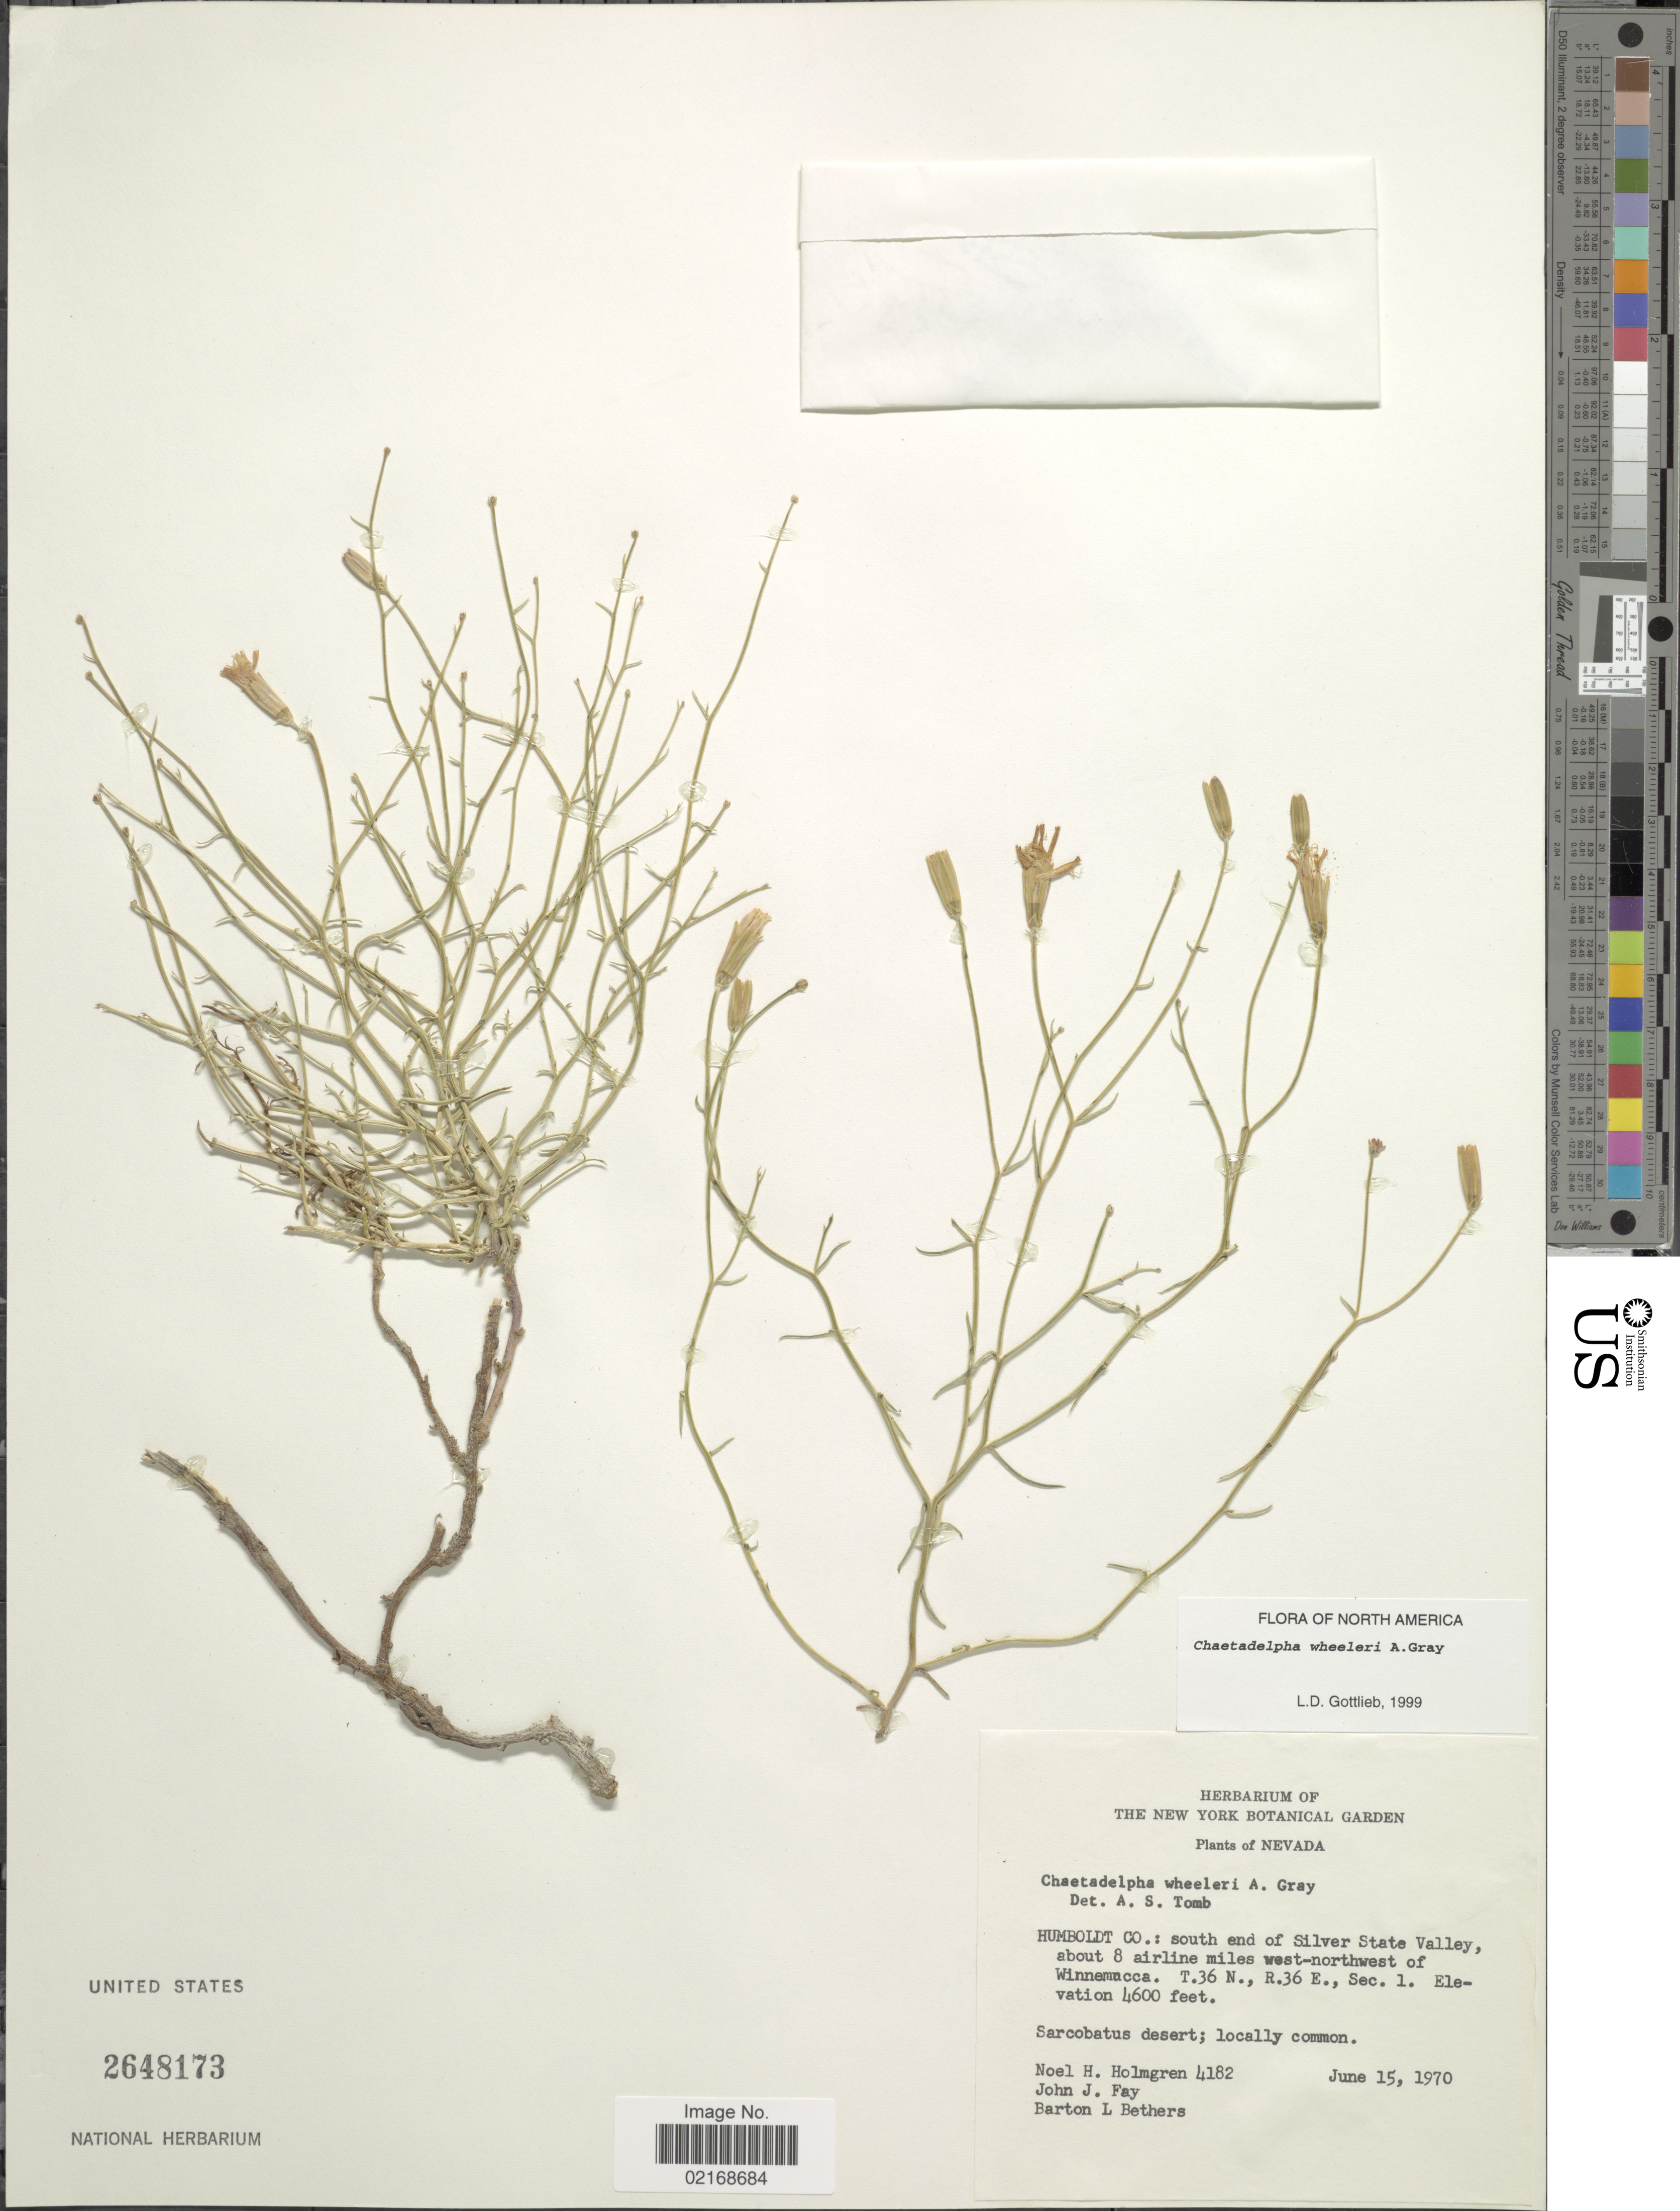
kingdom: Plantae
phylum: Tracheophyta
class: Magnoliopsida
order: Asterales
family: Asteraceae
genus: Chaetadelpha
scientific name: Chaetadelpha wheeleri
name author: A. Gray ex S. Watson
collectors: N. H. Holmgren, J. Fay & B. Bethers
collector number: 4182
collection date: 1970-06-15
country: United States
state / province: Nevada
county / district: Humboldt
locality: Humboldt Co.: south end of Silver State Valley, about 8 airline miles west-northwest of Winnemucca, T. 36 N., R. 36 E., Sec 1.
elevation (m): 1402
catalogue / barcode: US 2648173